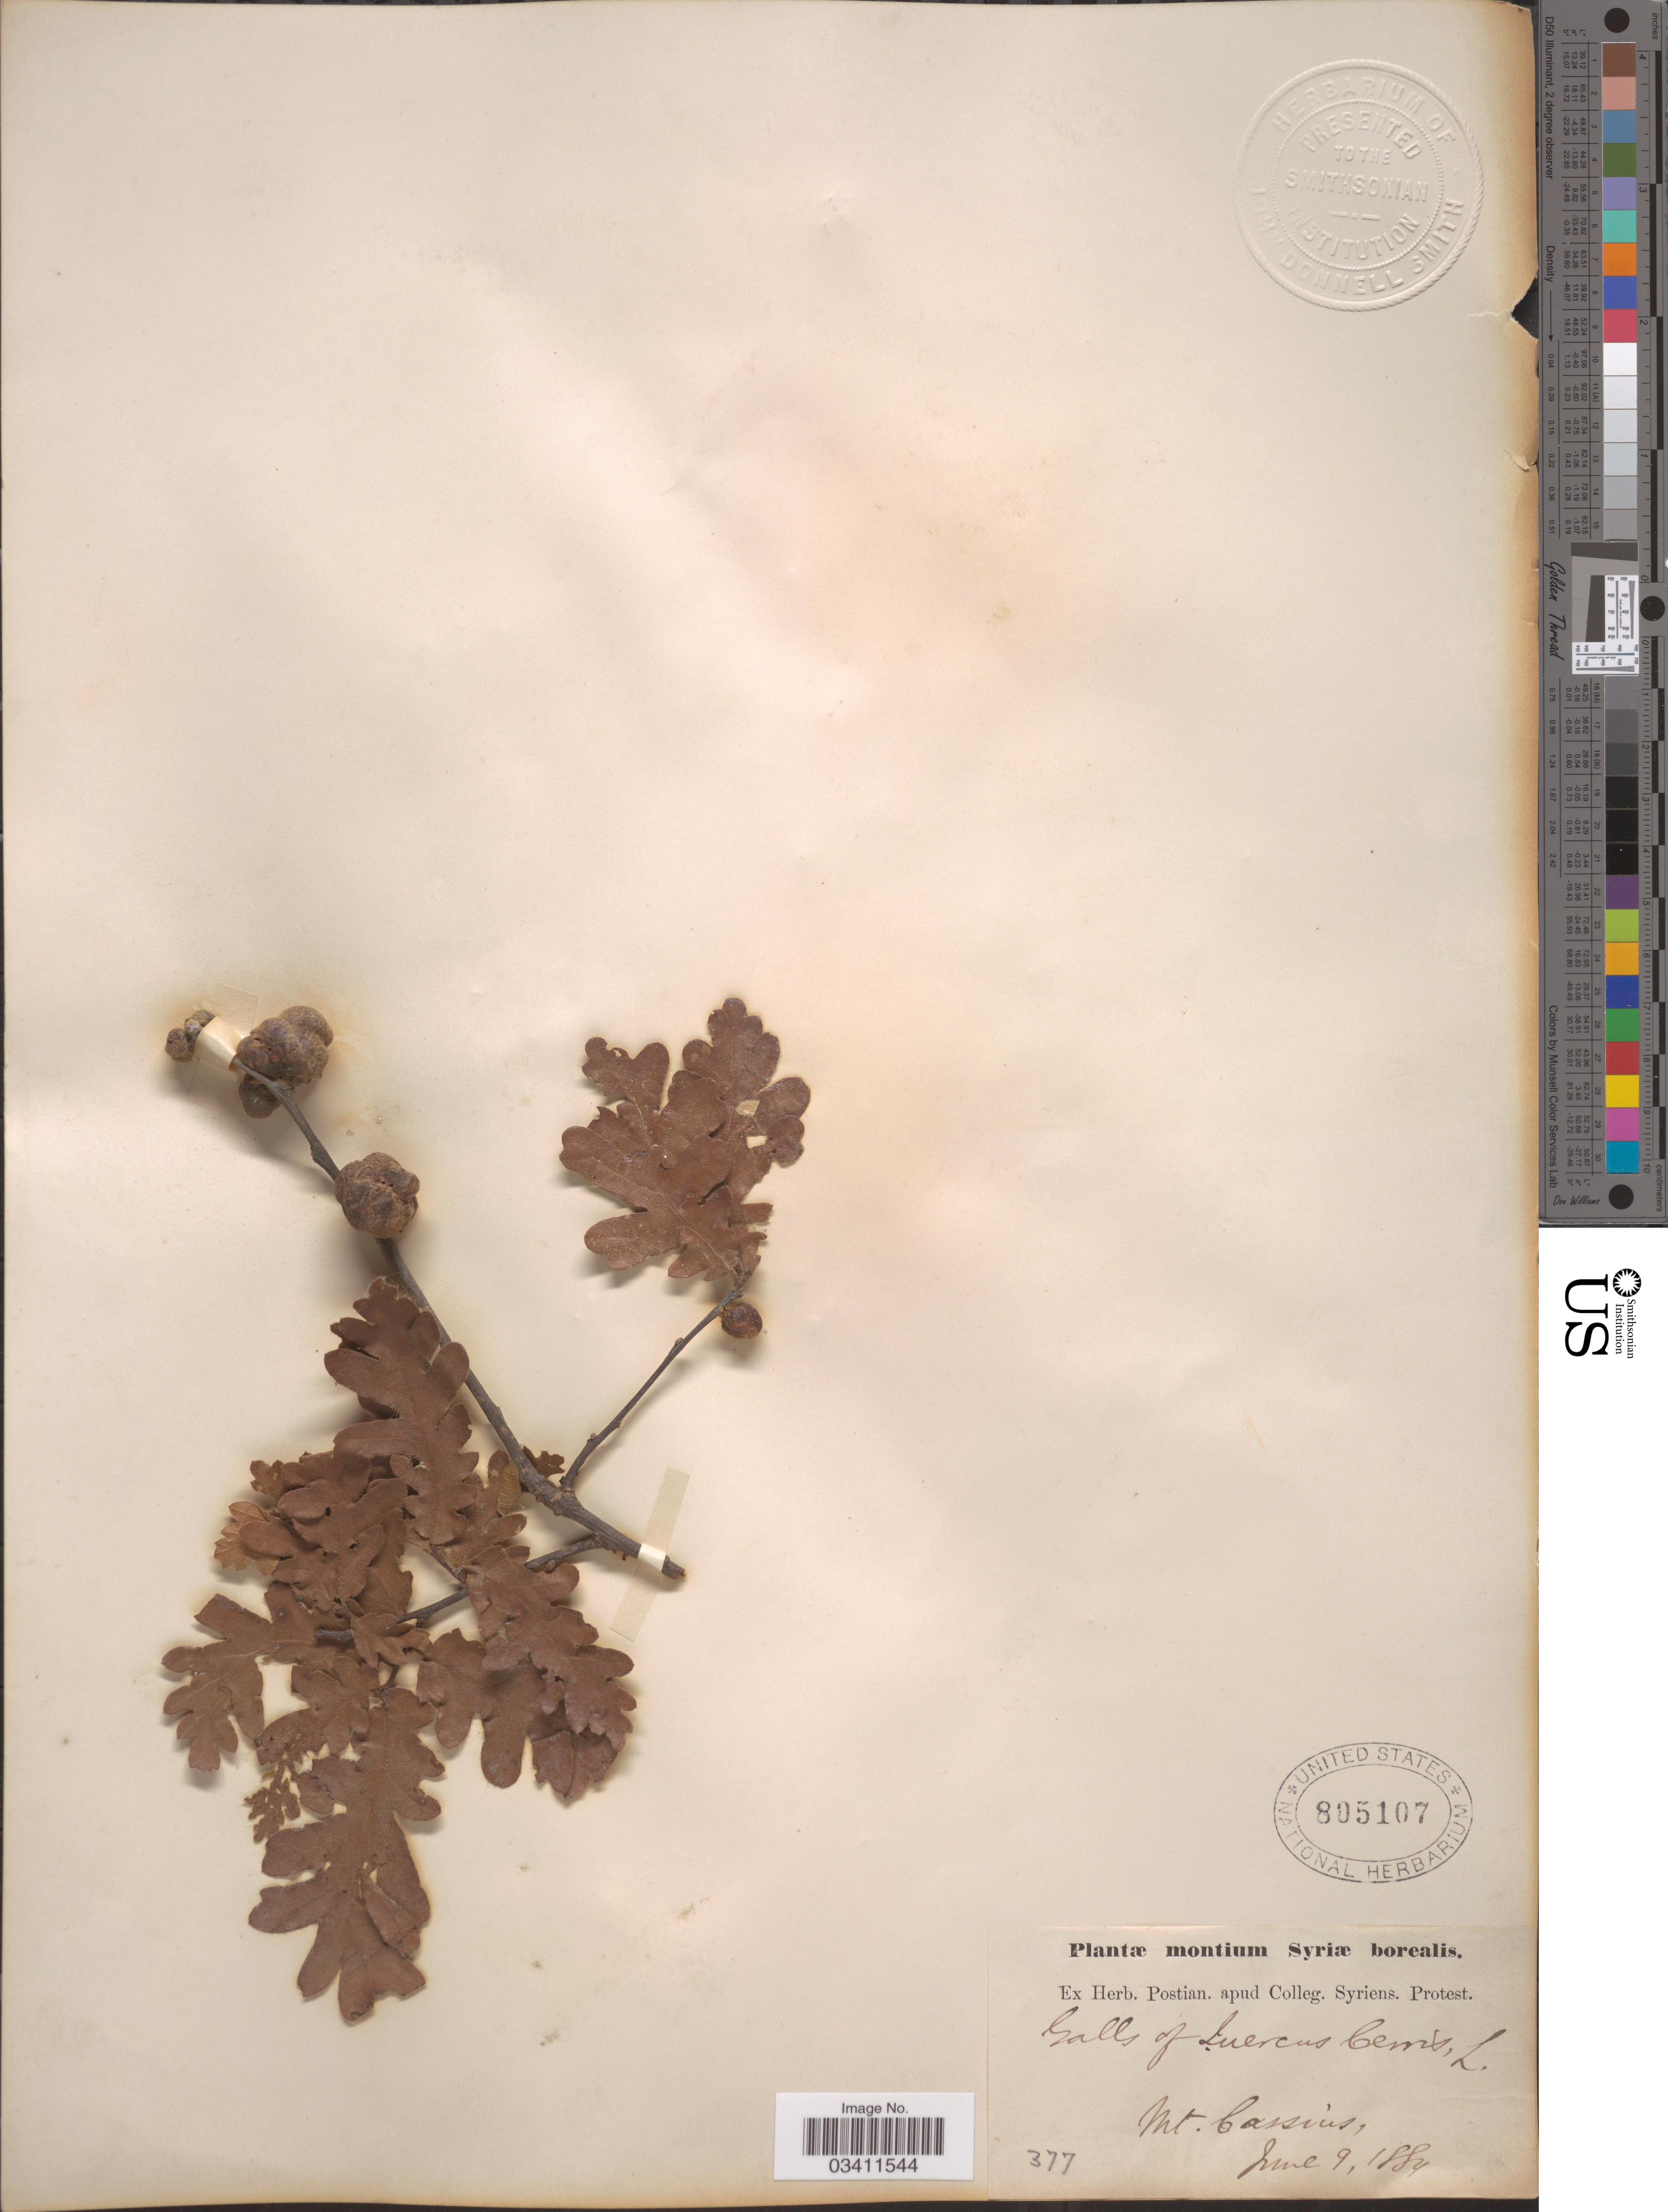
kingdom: Plantae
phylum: Tracheophyta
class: Magnoliopsida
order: Fagales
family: Fagaceae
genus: Quercus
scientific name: Quercus cerris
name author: L.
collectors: ex herb. Postian. apud Colleg. Syriens. Protest. USE "Fannie P. A. Shepard" (10308853) AS PRIMARY COLLECTOR INSTEAD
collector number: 377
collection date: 1884-06-09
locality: Montium Syriæ borealis. Mt. Cassius.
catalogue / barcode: US 805107